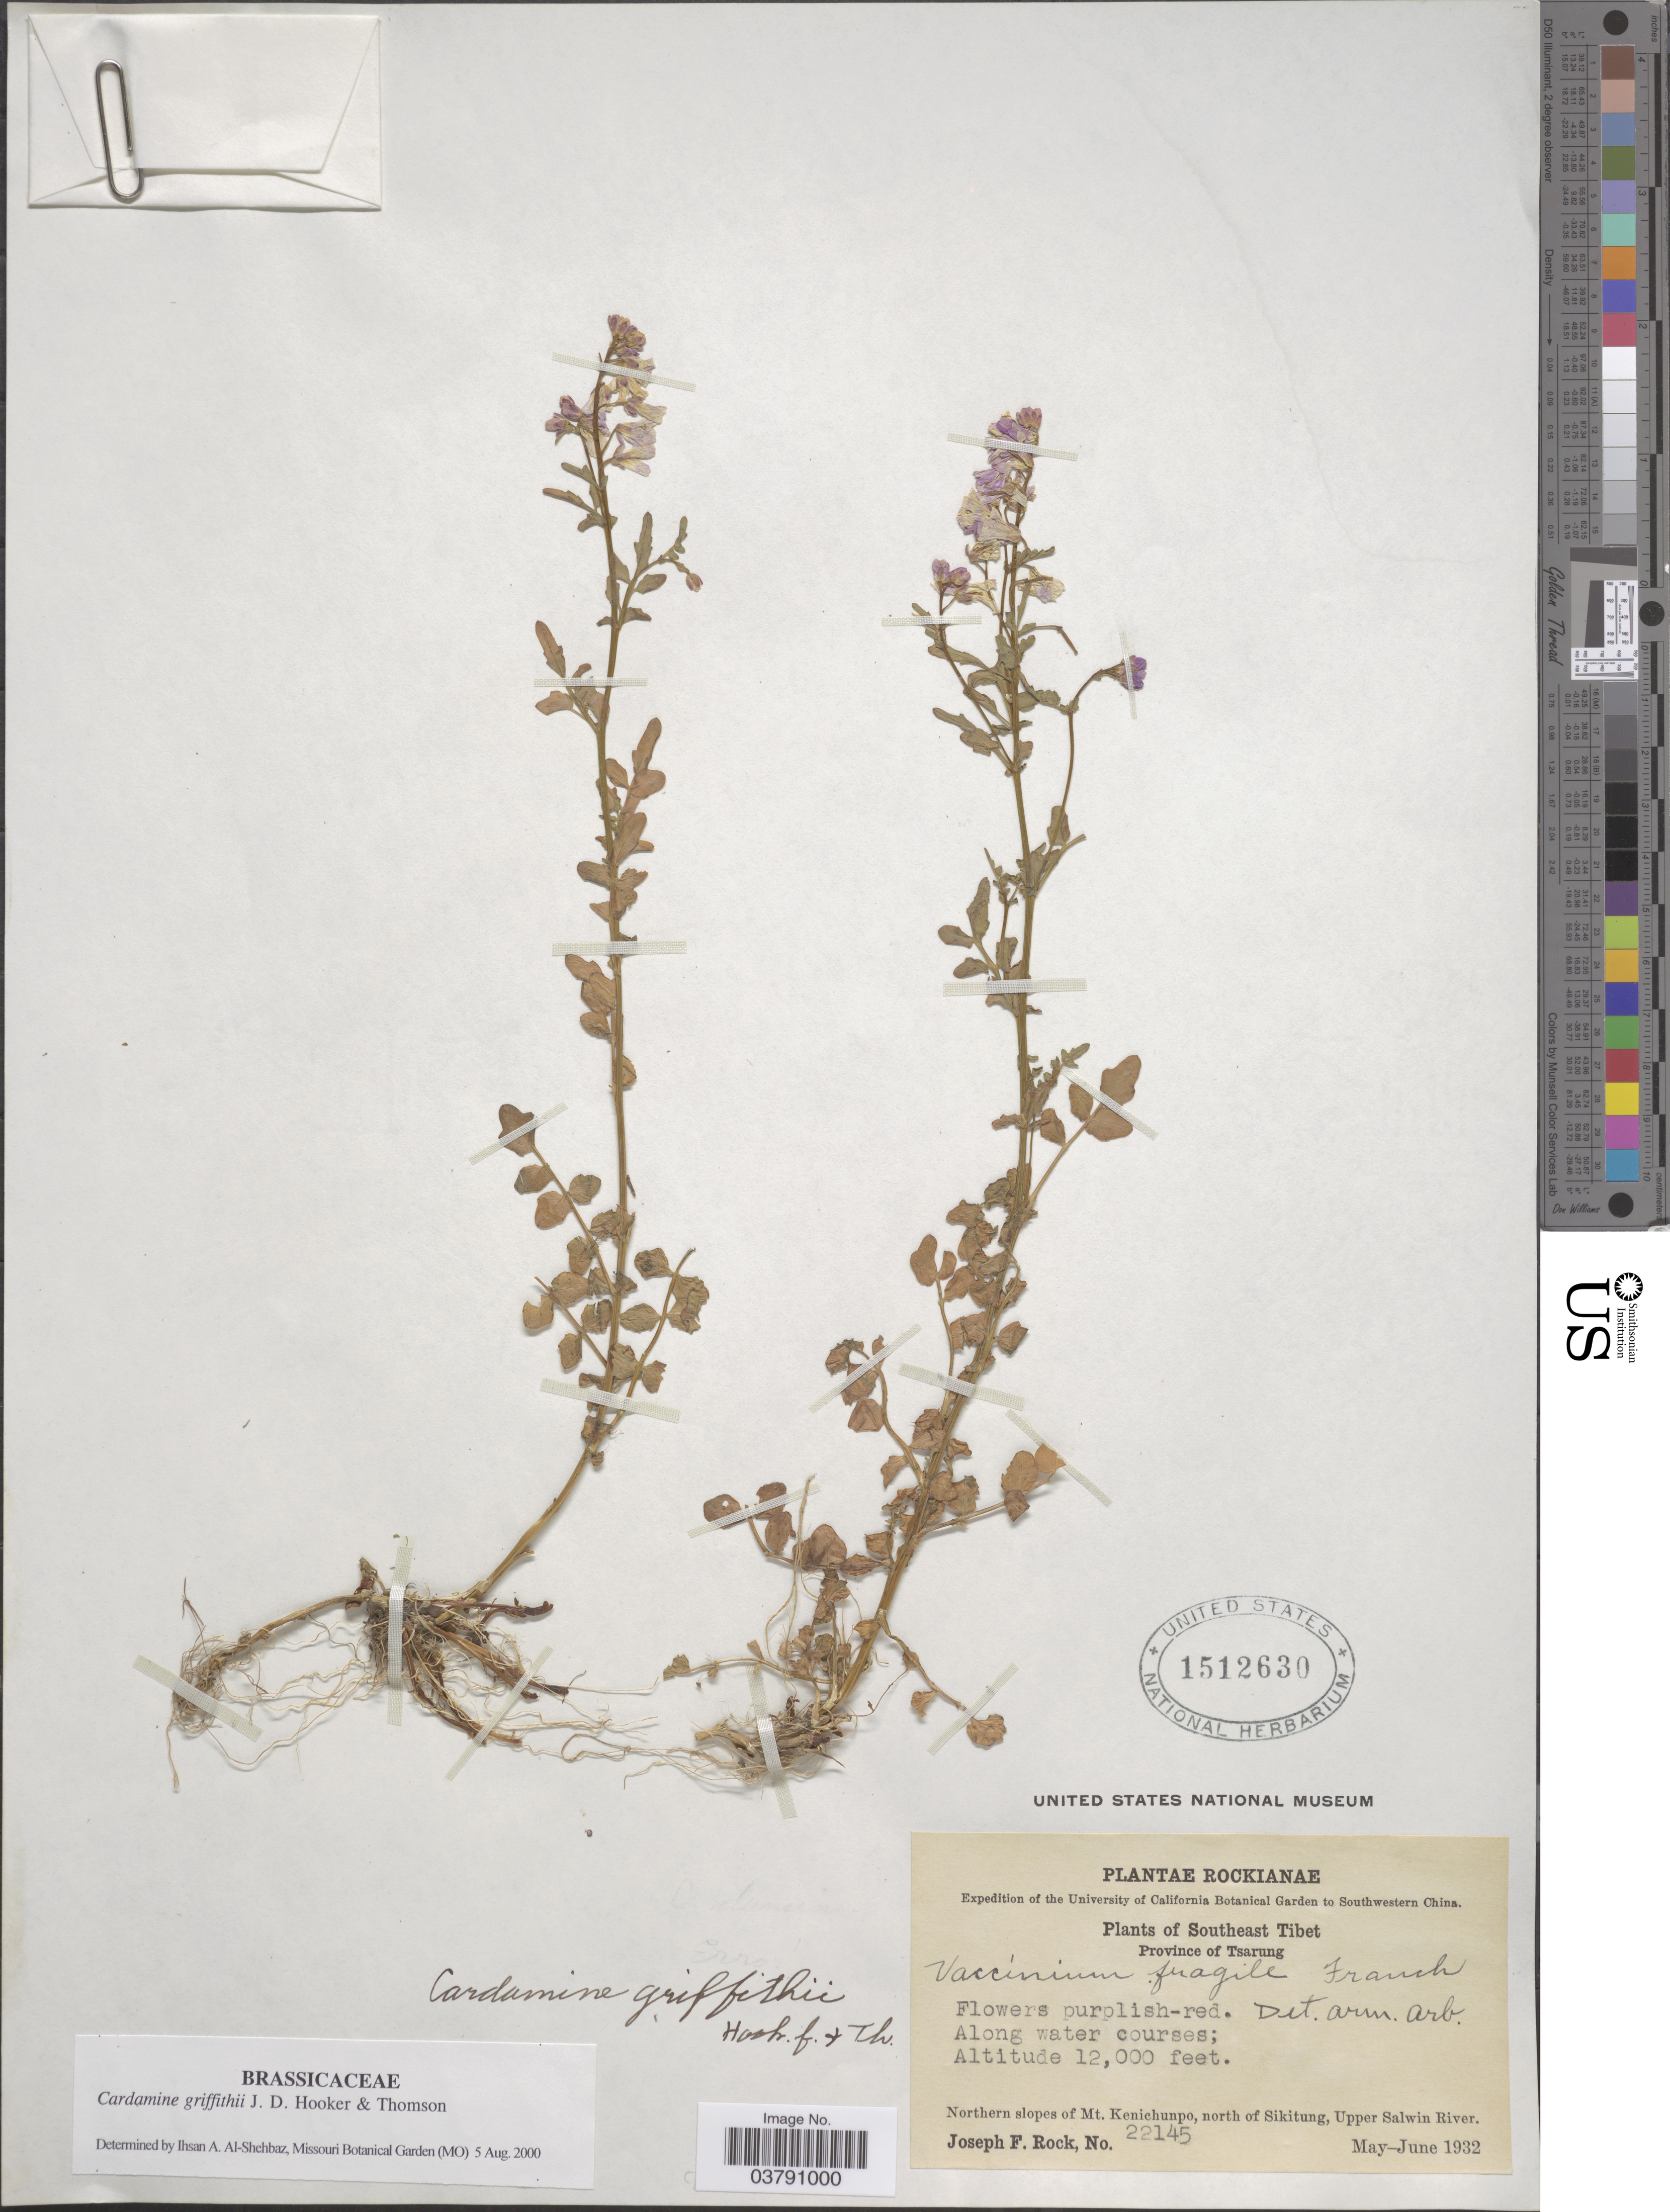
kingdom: Plantae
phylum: Tracheophyta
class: Magnoliopsida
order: Brassicales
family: Brassicaceae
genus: Cardamine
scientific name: Cardamine griffithii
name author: (Thomson) Hook. f.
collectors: J. F. Rock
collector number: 22145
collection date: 1932-05/1932-06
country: China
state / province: Xizang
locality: Southwestern China. Southeast Tibet, Province of Tsarung. Northern slopes of Mt. Kenichunpo, north of Sikitung, Upper Salwin River.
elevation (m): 3658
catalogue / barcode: US 1512630